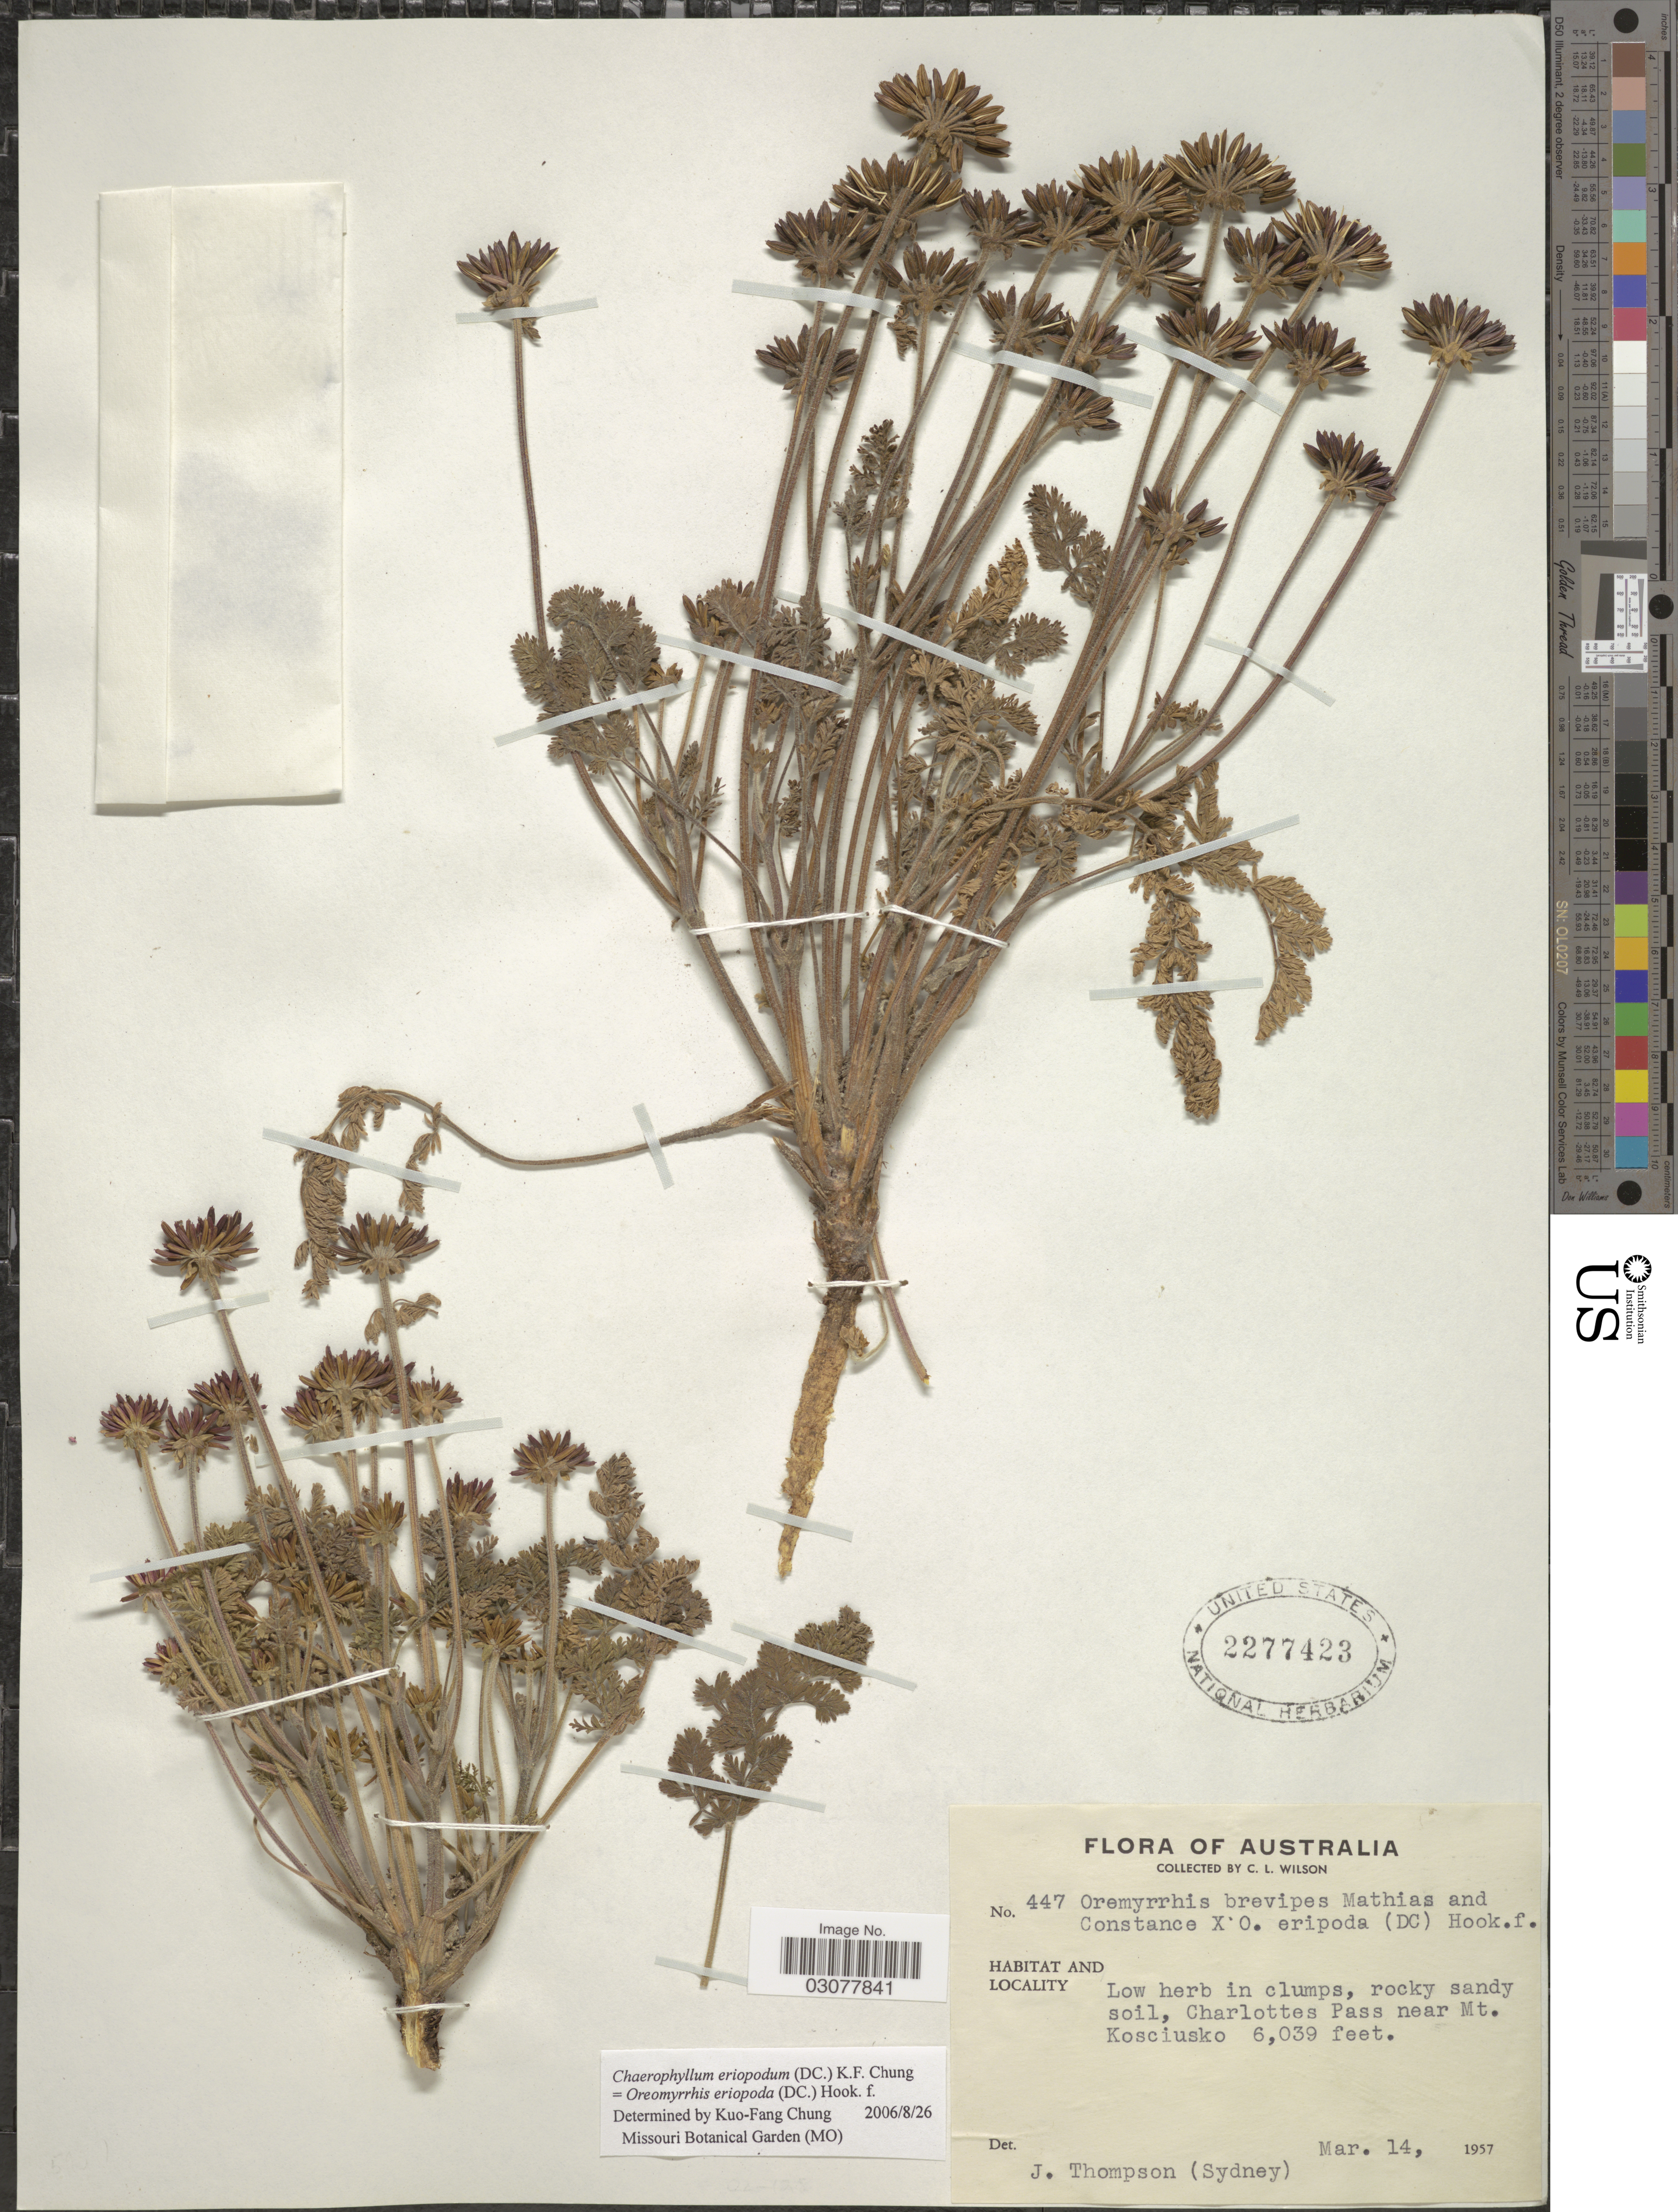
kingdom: Plantae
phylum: Tracheophyta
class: Magnoliopsida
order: Apiales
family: Apiaceae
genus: Chaerophyllum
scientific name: Chaerophyllum eriopodum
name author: (DC.) K.F. Chung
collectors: C. L. Wilson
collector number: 447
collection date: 1957-03-14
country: Australia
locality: Charlottes Pass near Mt. Kosciusko.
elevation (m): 1841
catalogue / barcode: US 2277423